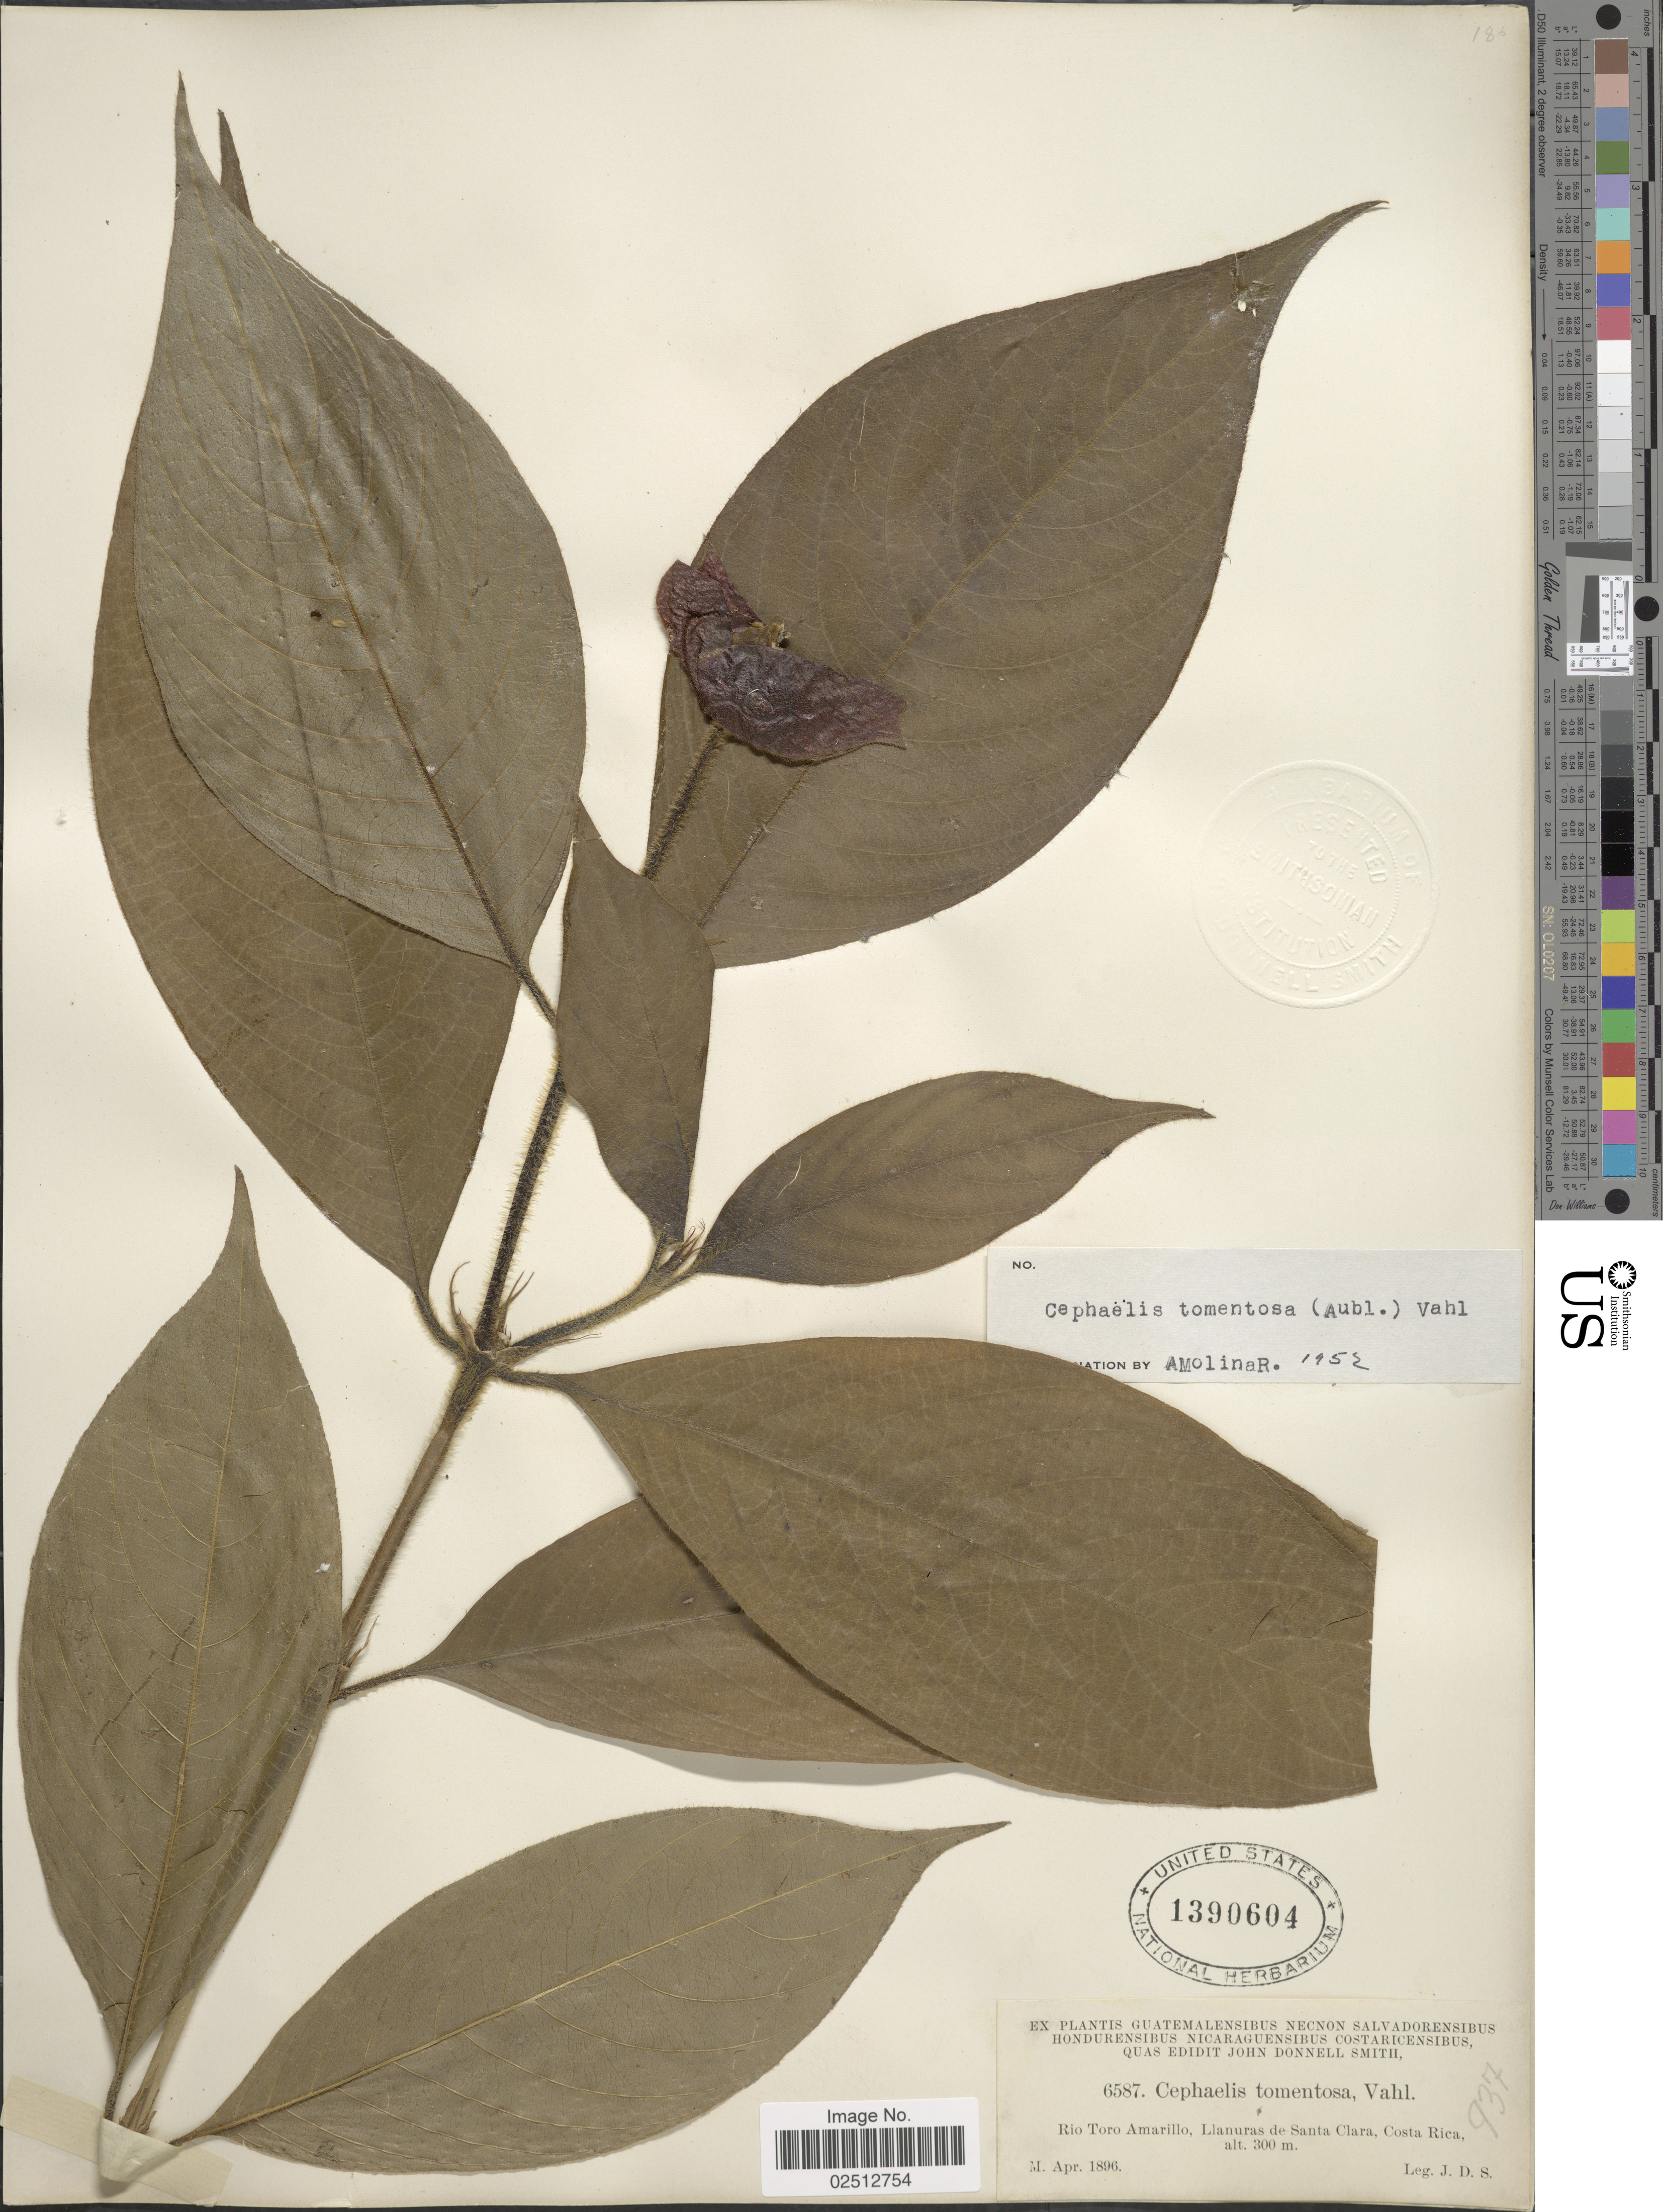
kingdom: Plantae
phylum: Tracheophyta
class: Magnoliopsida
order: Gentianales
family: Rubiaceae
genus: Psychotria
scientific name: Psychotria poeppigiana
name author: Müll. Arg.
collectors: J. Donnell Smith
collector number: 6587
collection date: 1896-04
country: Costa Rica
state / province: Limón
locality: Rio Toro Amarillo, Llanuras de Santa Clara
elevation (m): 300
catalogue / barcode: US 1390604